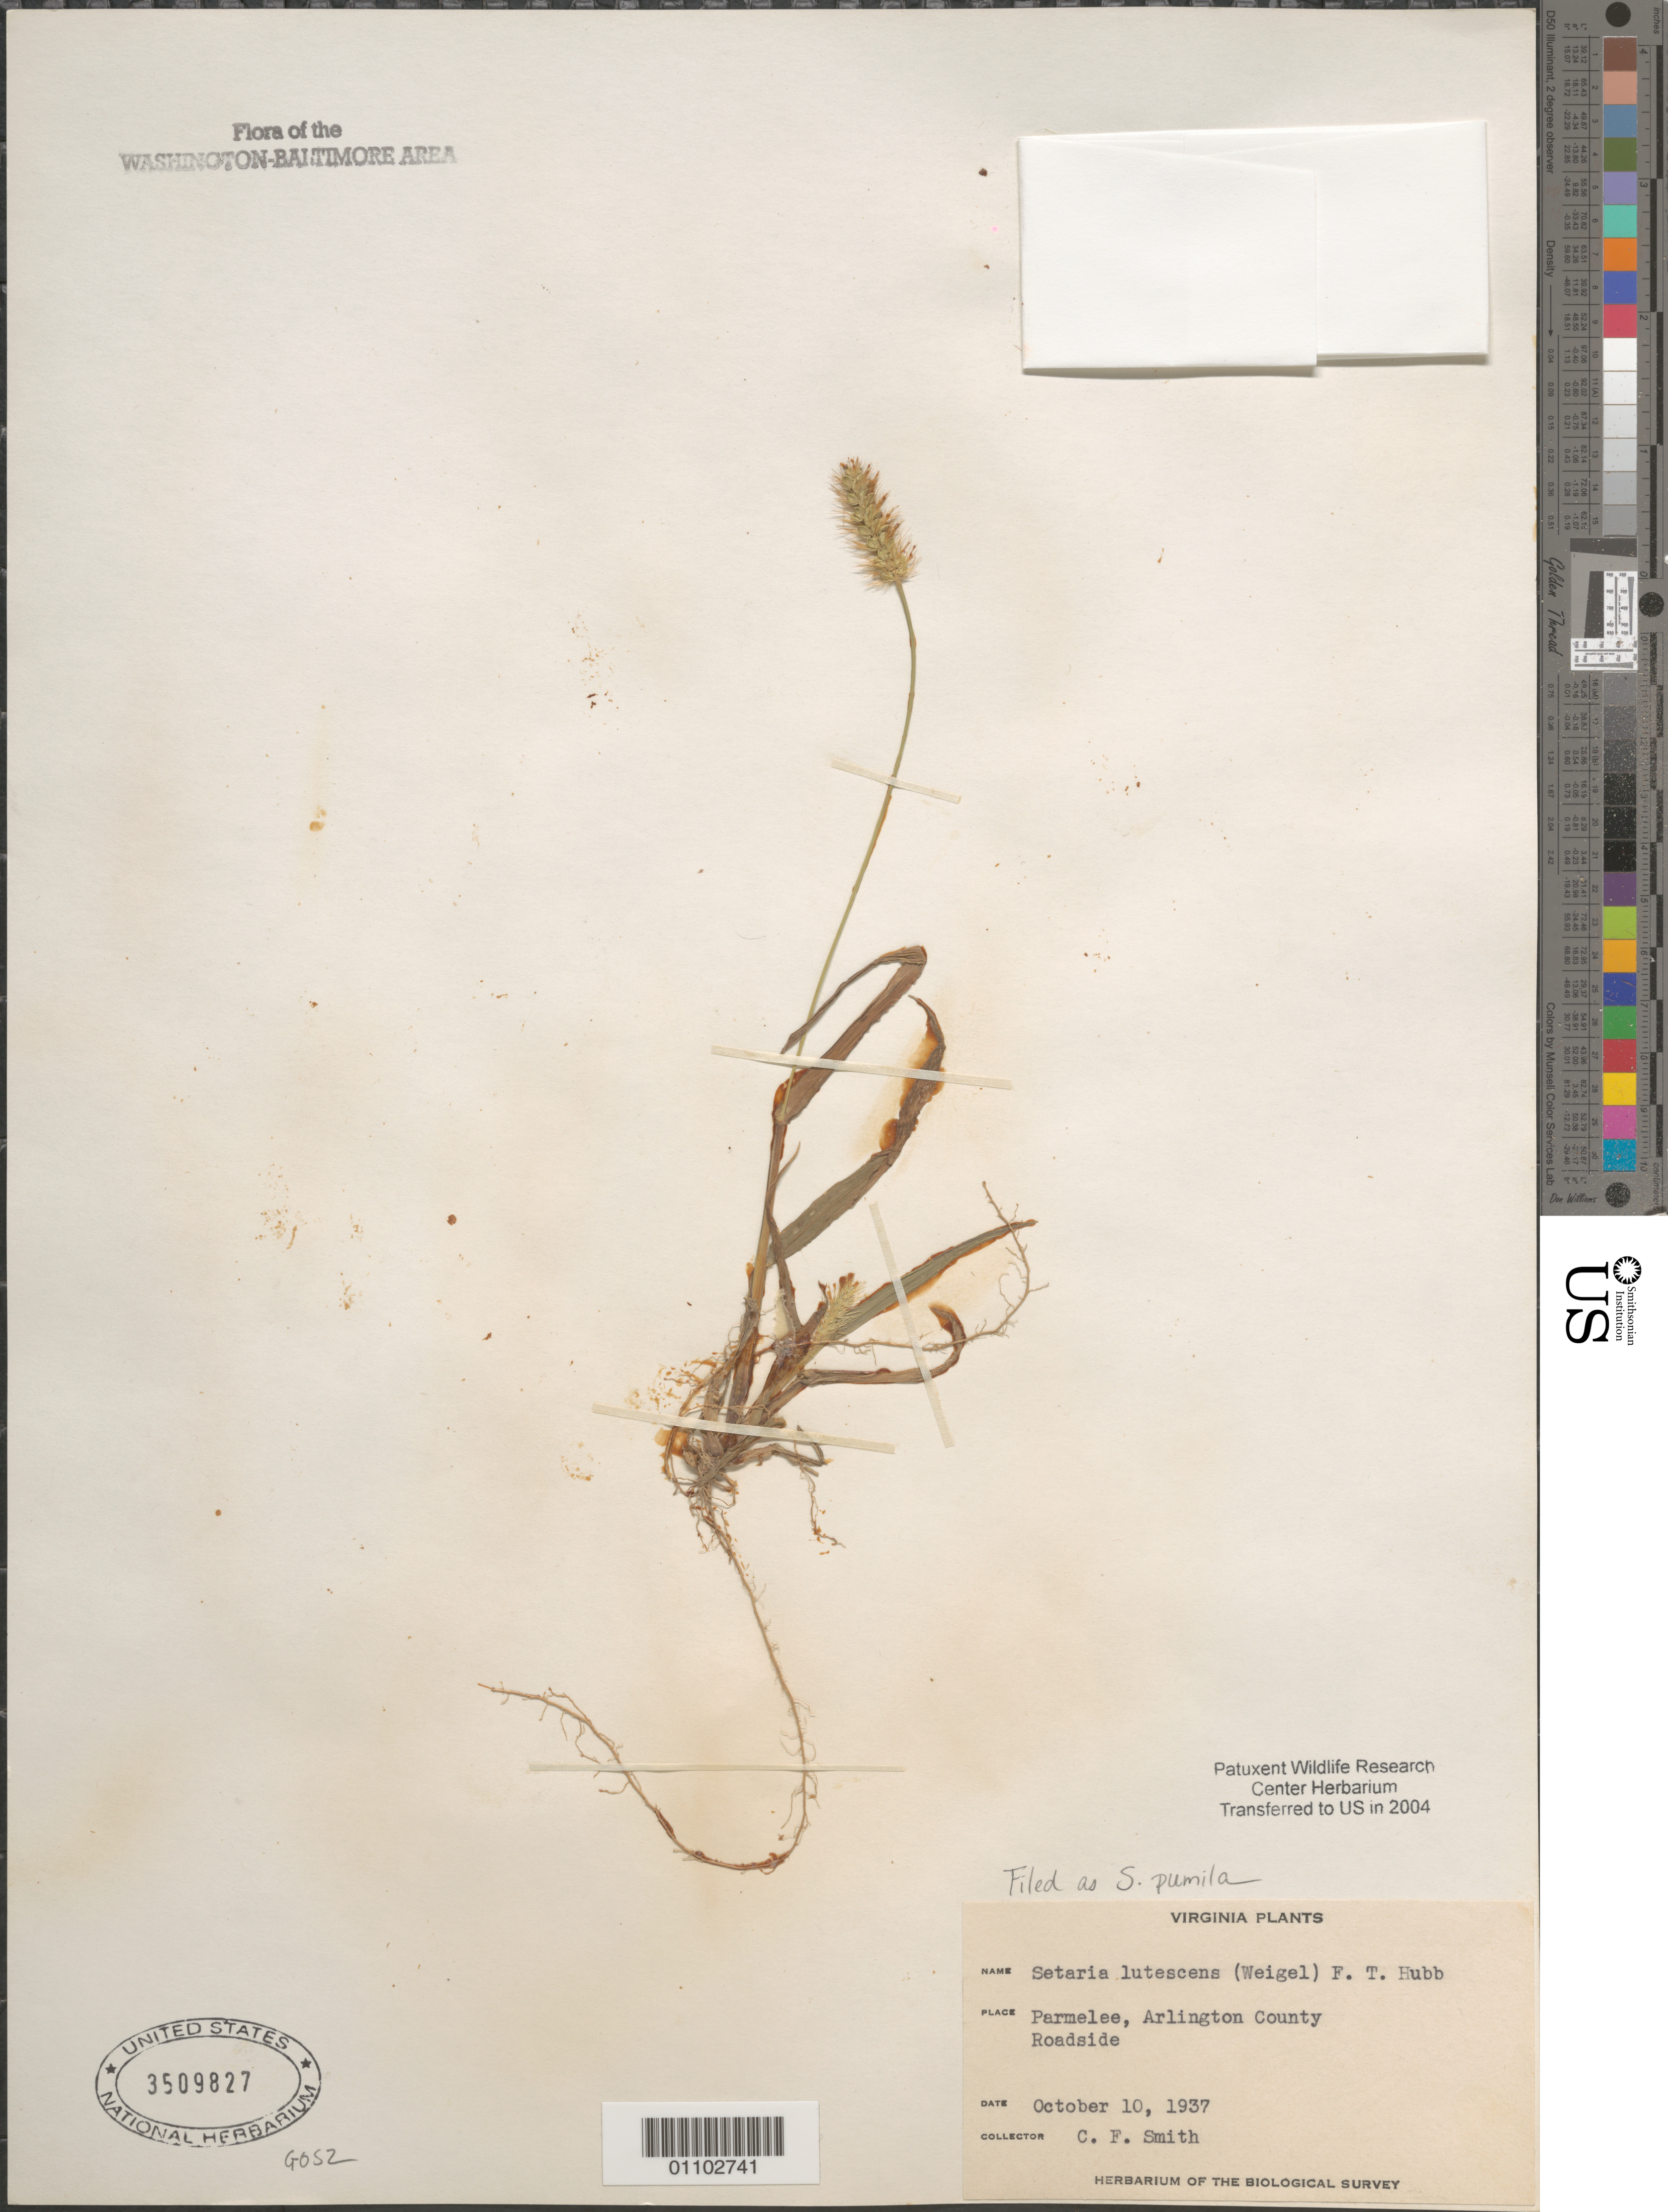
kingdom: Plantae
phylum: Tracheophyta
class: Liliopsida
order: Poales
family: Poaceae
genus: Setaria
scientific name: Setaria pumila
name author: (Poir.) Roem. & Schult.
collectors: C. F. Smith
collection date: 1937-10-10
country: United States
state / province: Virginia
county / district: Arlington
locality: Parmelee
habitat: Roadside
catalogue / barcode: US 3509827A